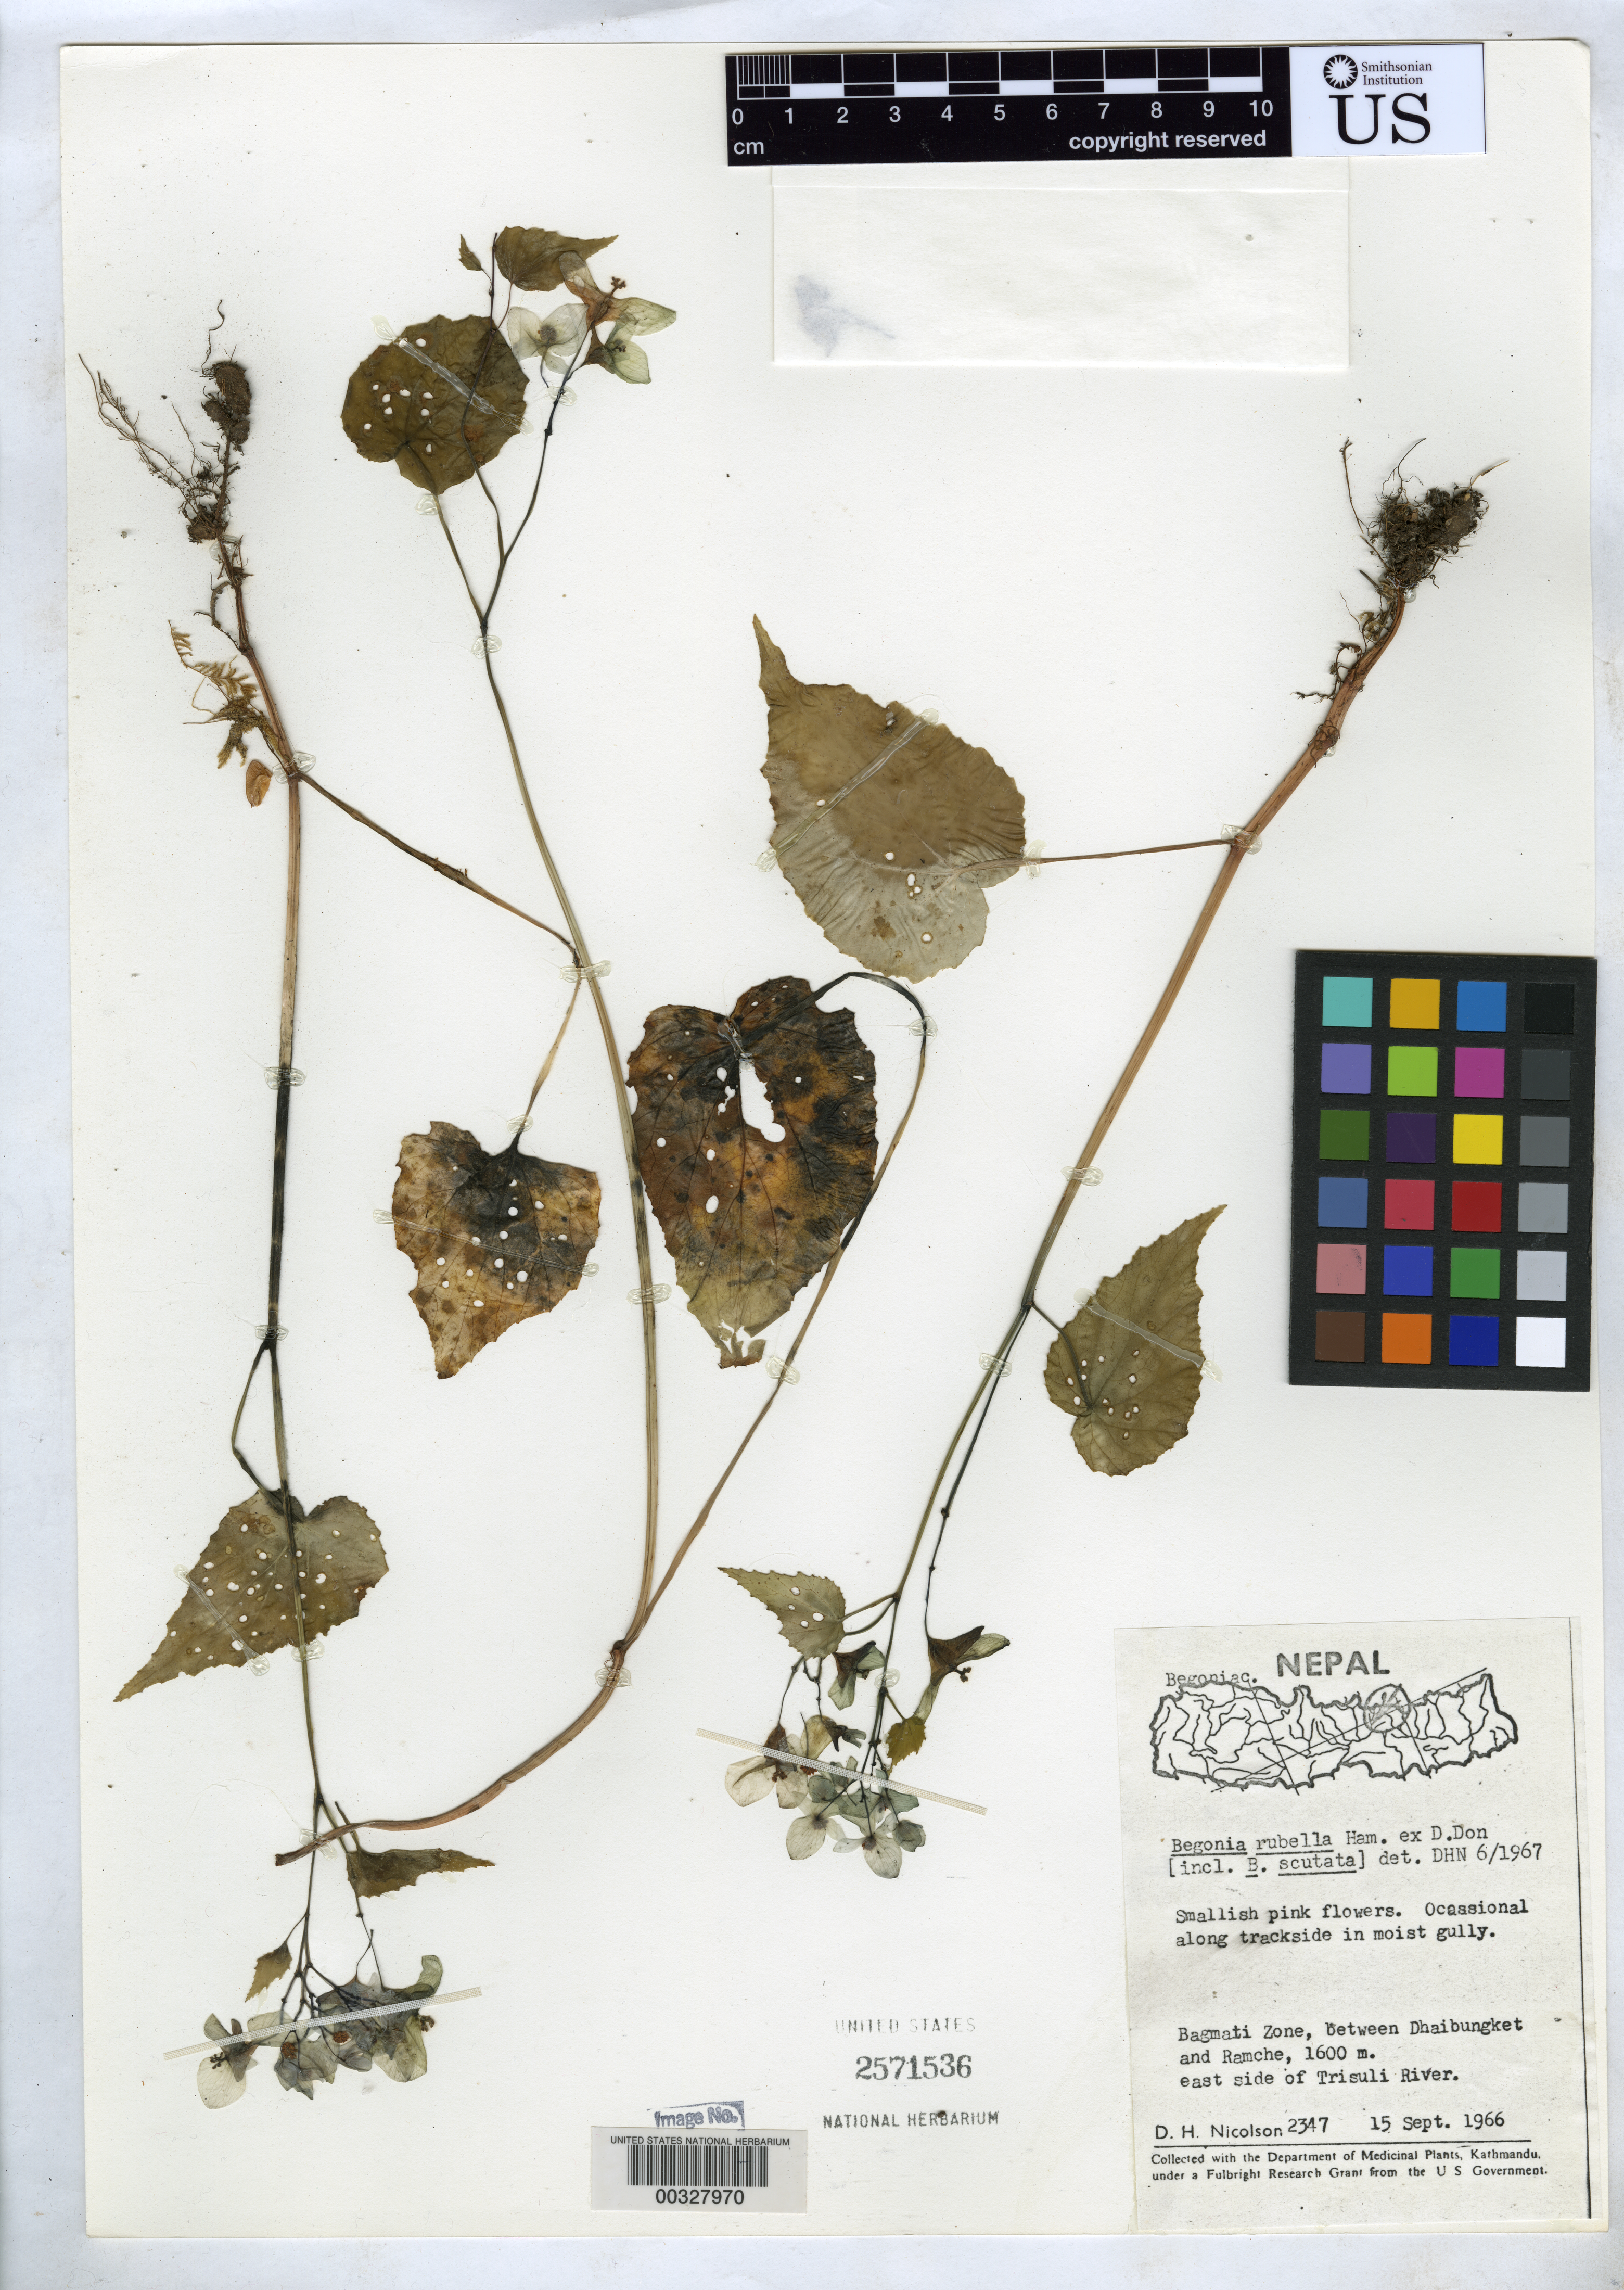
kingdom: Plantae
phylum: Tracheophyta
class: Magnoliopsida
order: Cucurbitales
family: Begoniaceae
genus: Begonia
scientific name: Begonia rubella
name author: Buch.-Ham. ex D. Don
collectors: D. H. Nicolson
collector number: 2347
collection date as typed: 15 Sep 1966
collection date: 1966-09-15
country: Nepal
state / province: Bagmati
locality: Between dhaibungket & ramche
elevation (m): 1600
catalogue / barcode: US 2571536